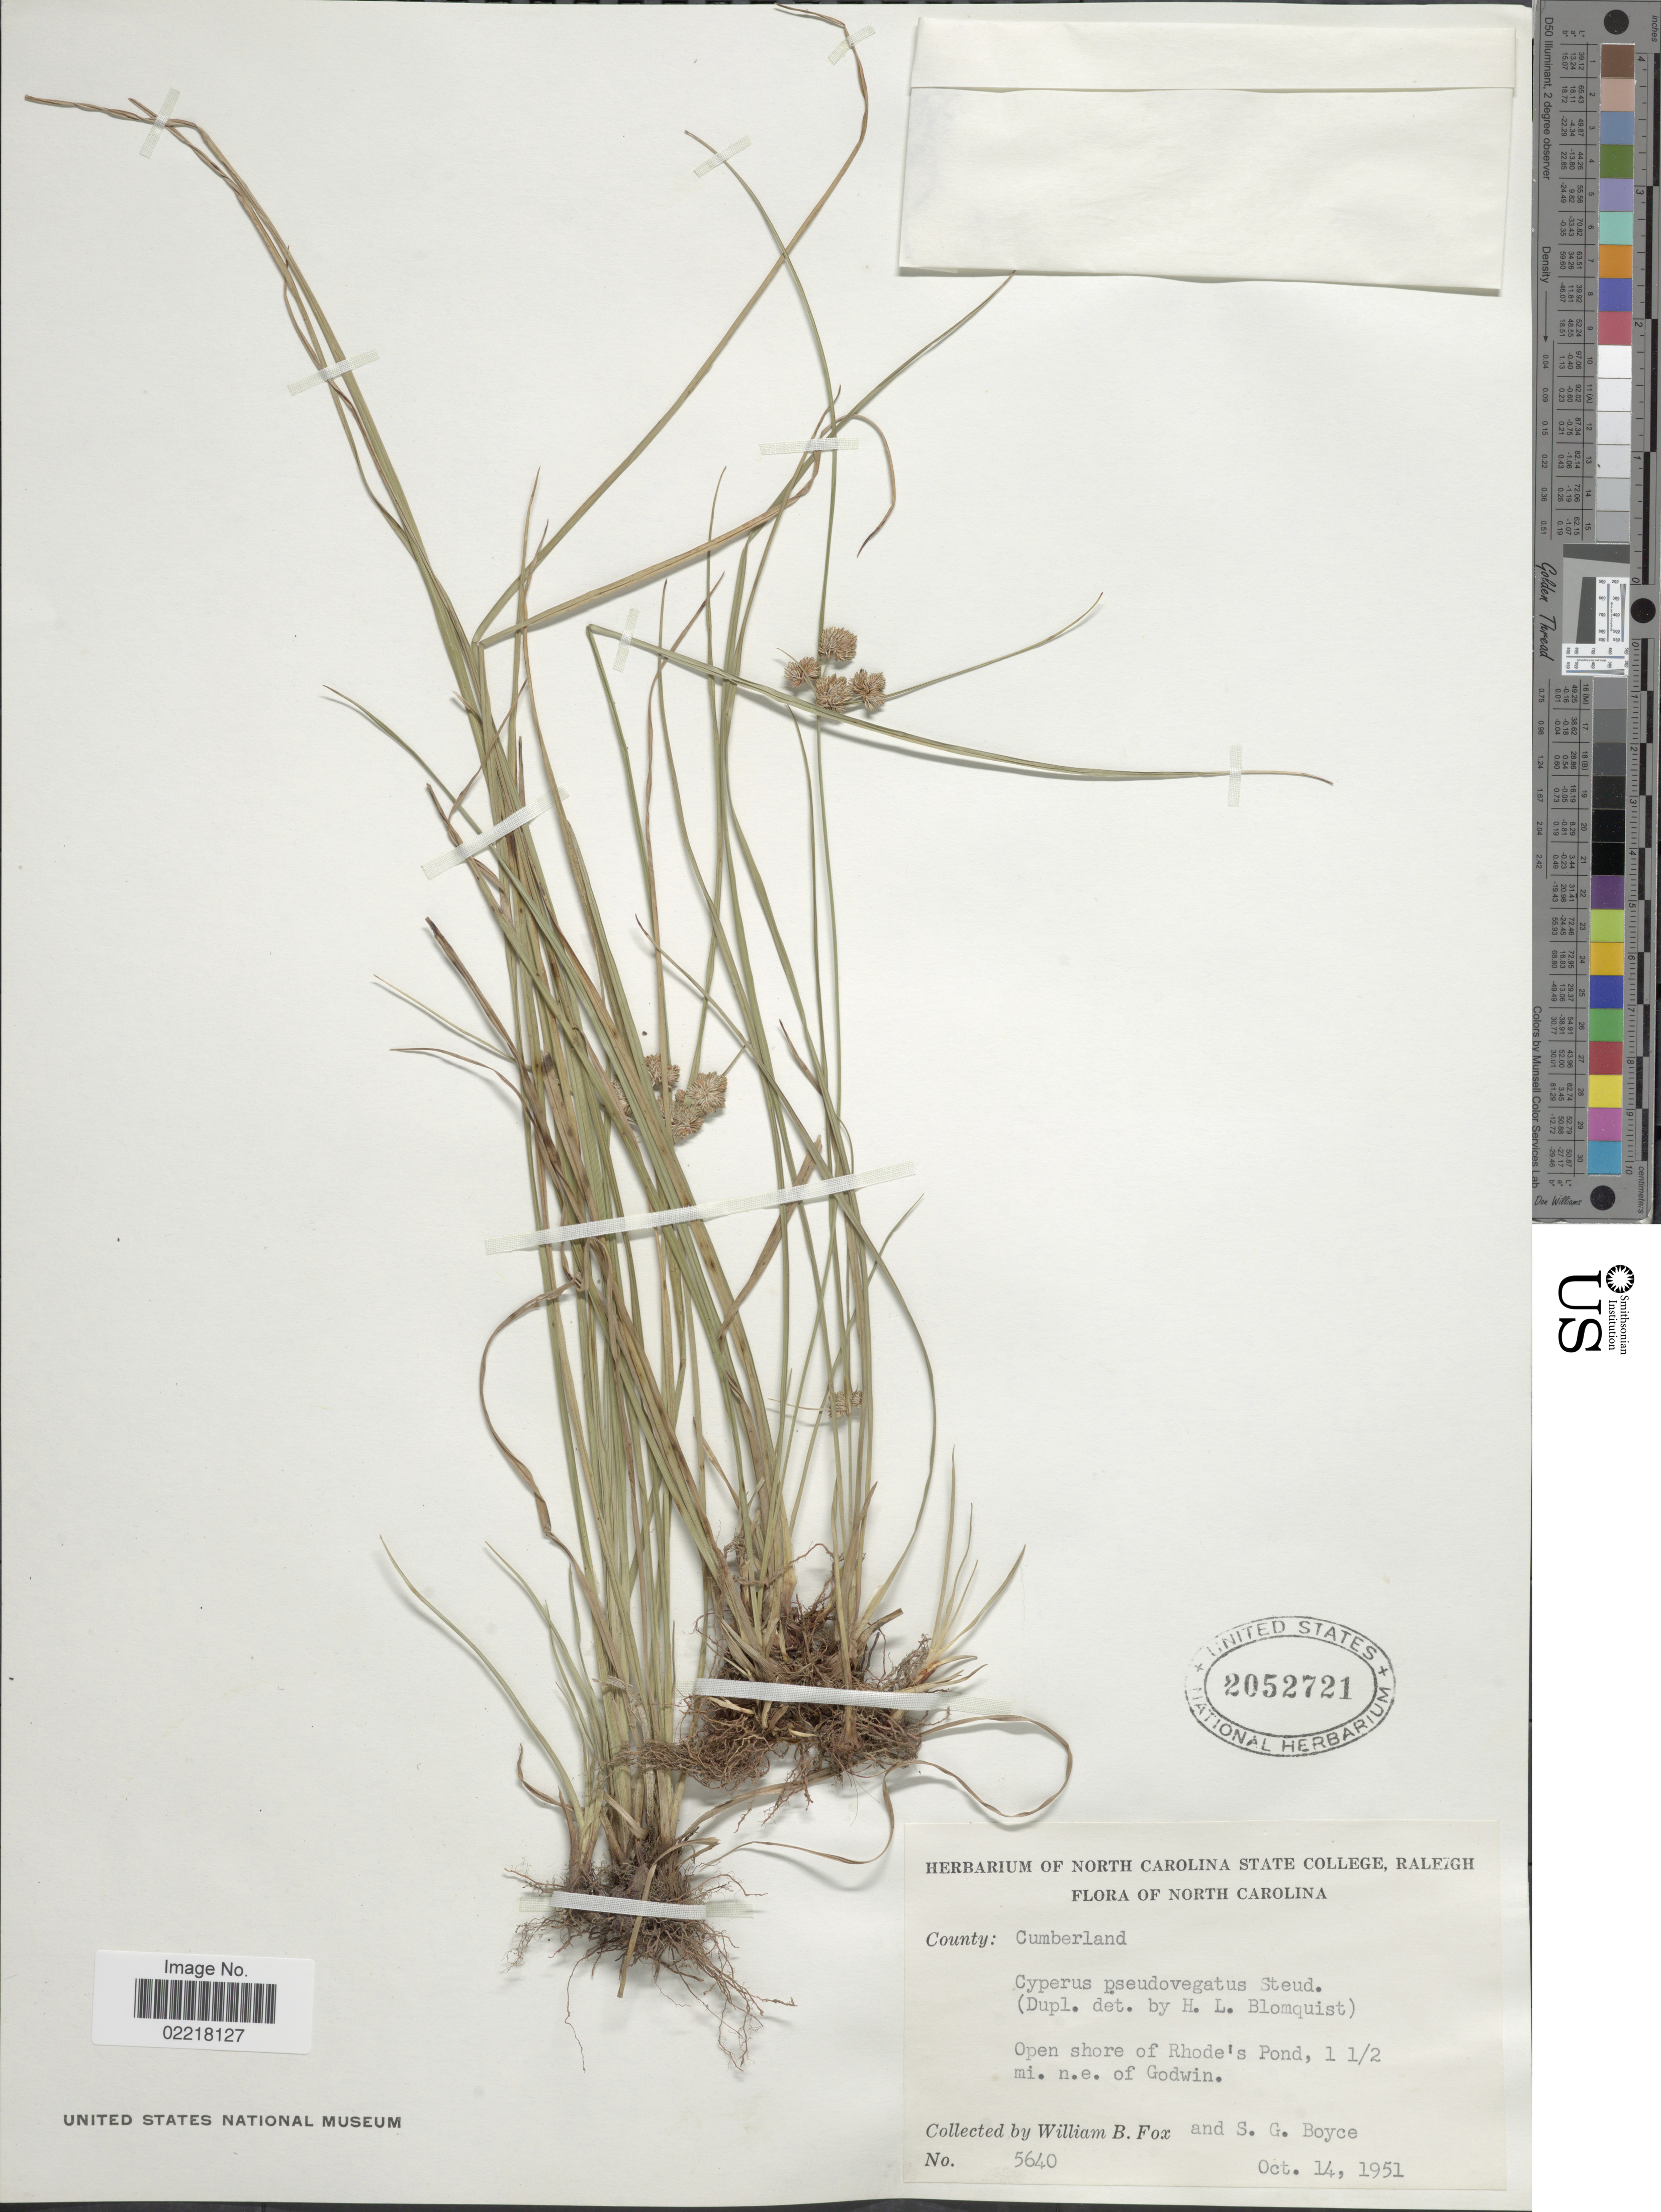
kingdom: Plantae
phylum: Tracheophyta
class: Liliopsida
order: Poales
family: Cyperaceae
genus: Cyperus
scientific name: Cyperus pseudovegetus Steud.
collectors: W. B. Fox & S. Boyce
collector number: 5640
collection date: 1951-10-14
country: United States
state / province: North Carolina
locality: County: Cumberland. Open shore of Rhode's Pond, 1 1/2 mi. n.e. of Godwin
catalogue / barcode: US 2052721